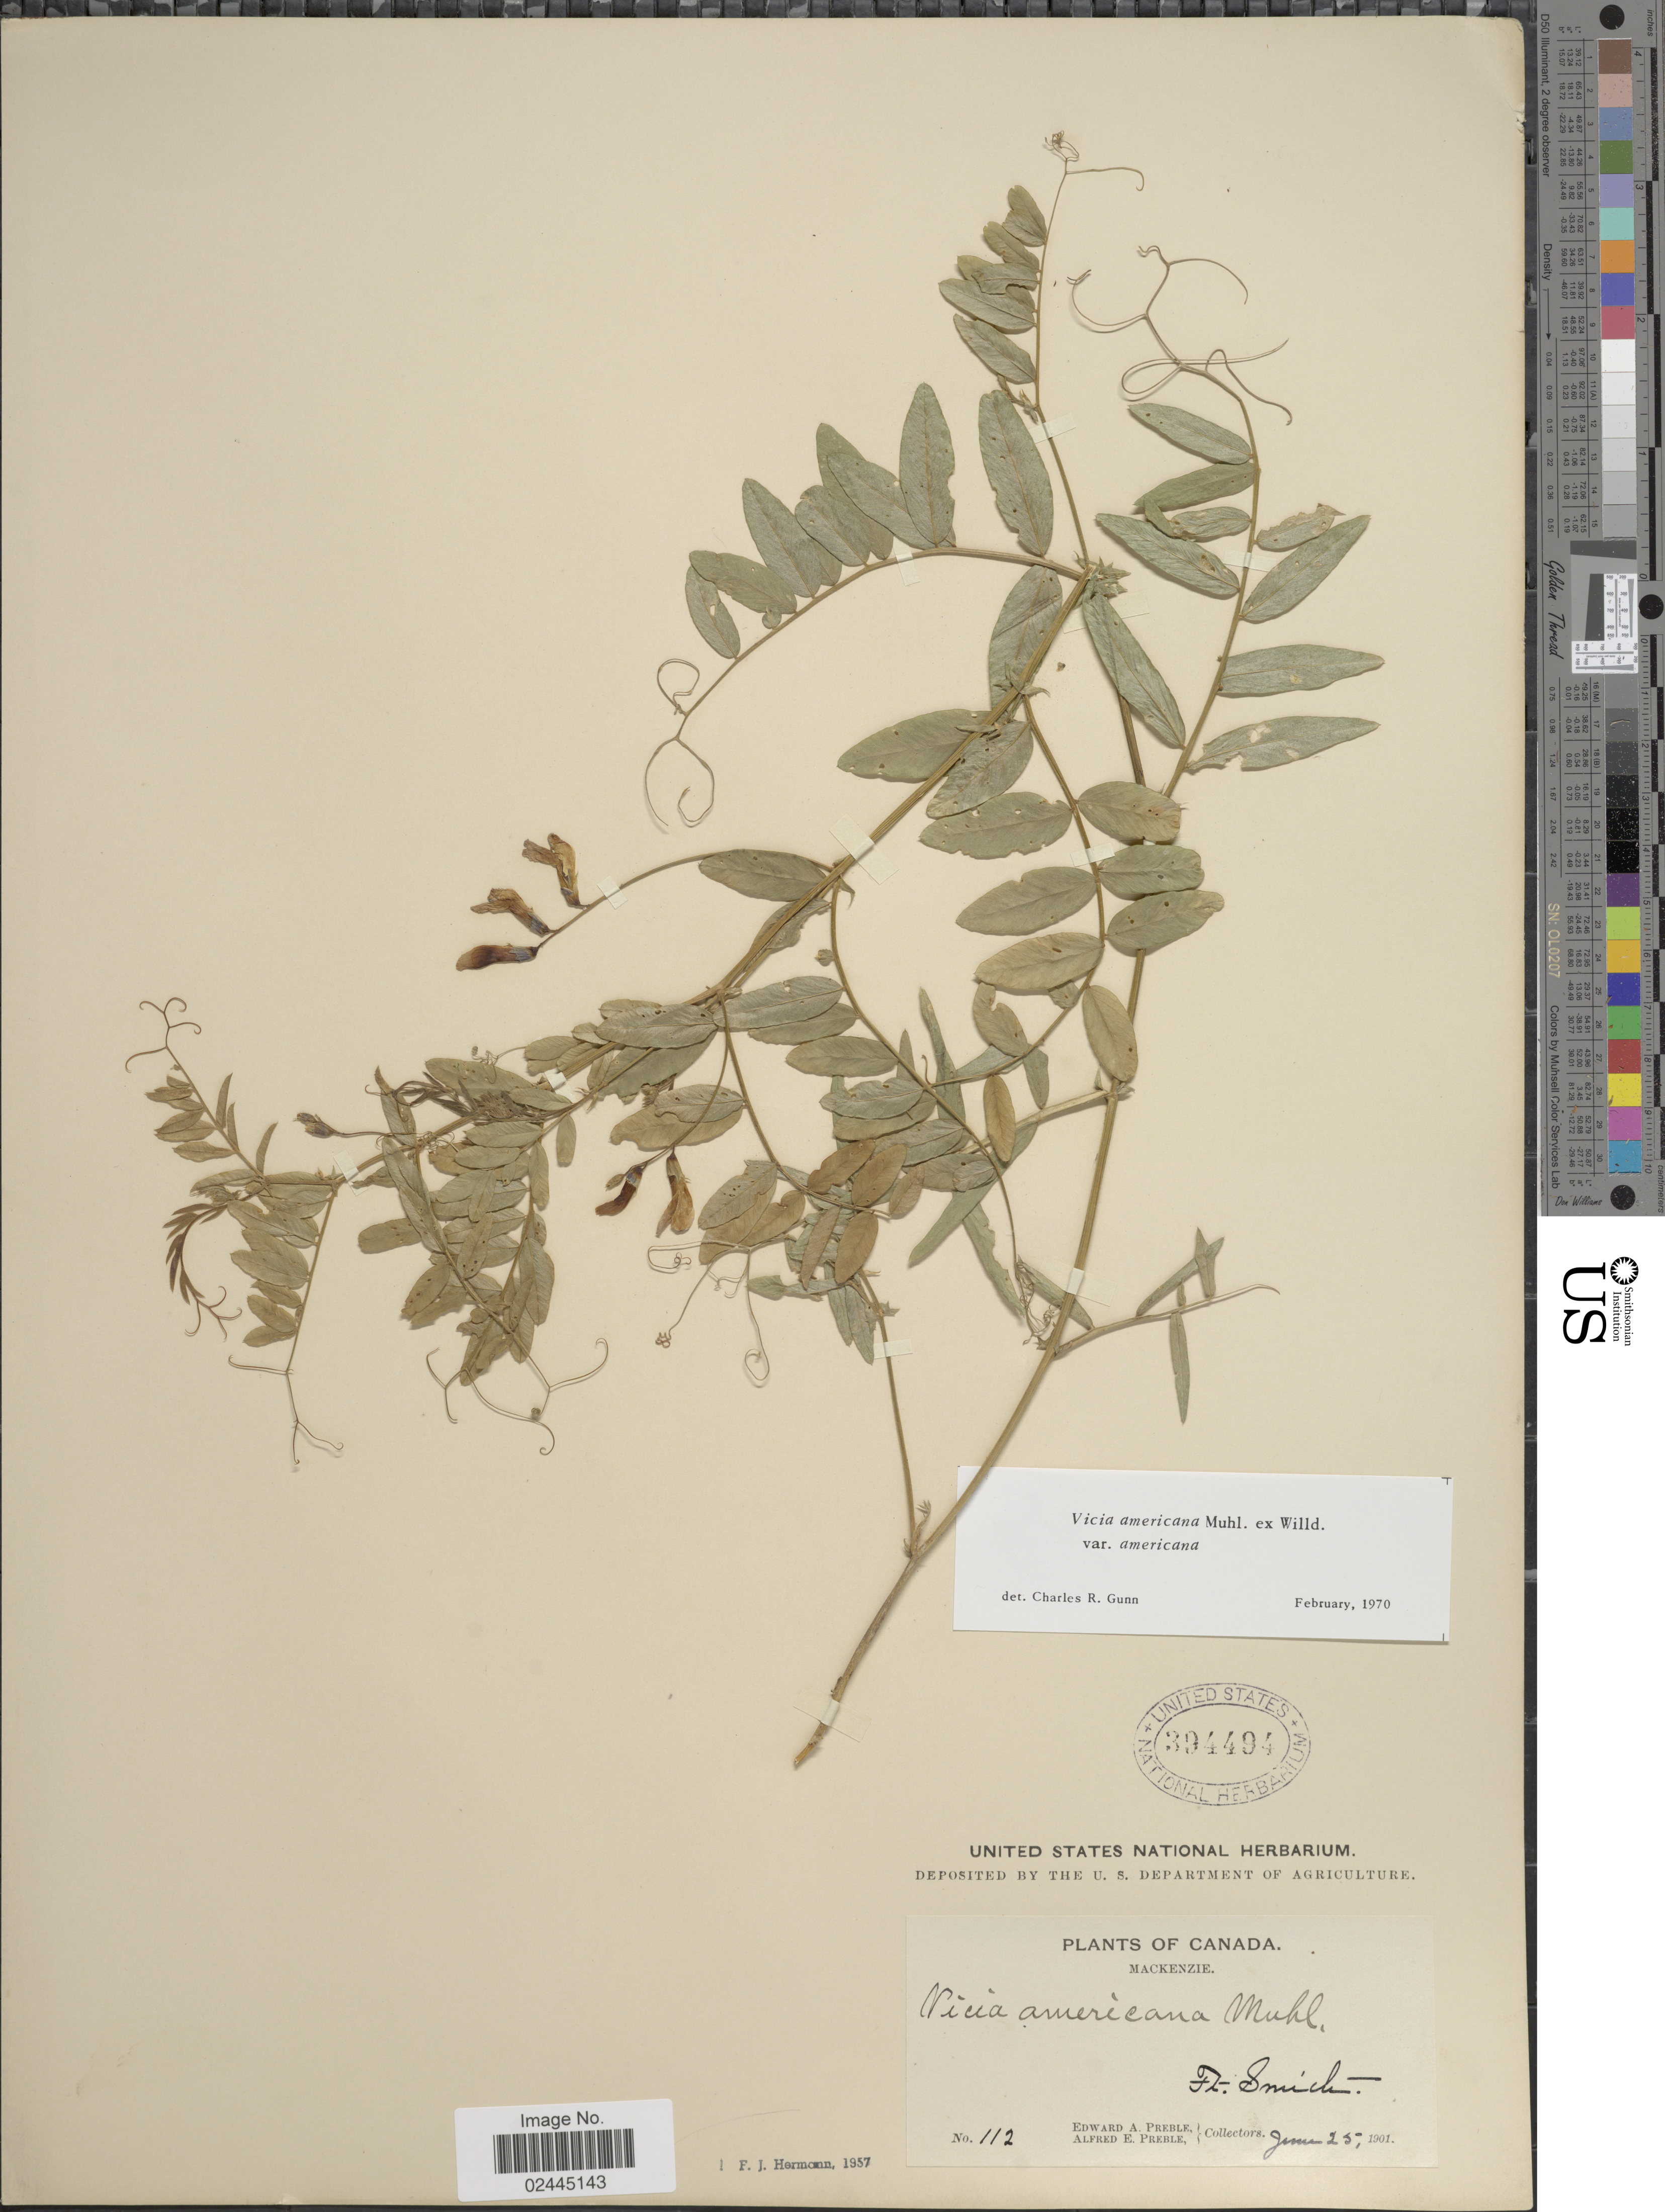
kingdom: Plantae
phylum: Tracheophyta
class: Magnoliopsida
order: Fabales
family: Fabaceae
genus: Vicia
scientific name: Vicia americana var. americana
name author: Muhl. ex Willd.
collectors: E. Preble & A. Preble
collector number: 112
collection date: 1901-06-25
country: Canada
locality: Mackenzie. Ft. Smith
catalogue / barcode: US 394494